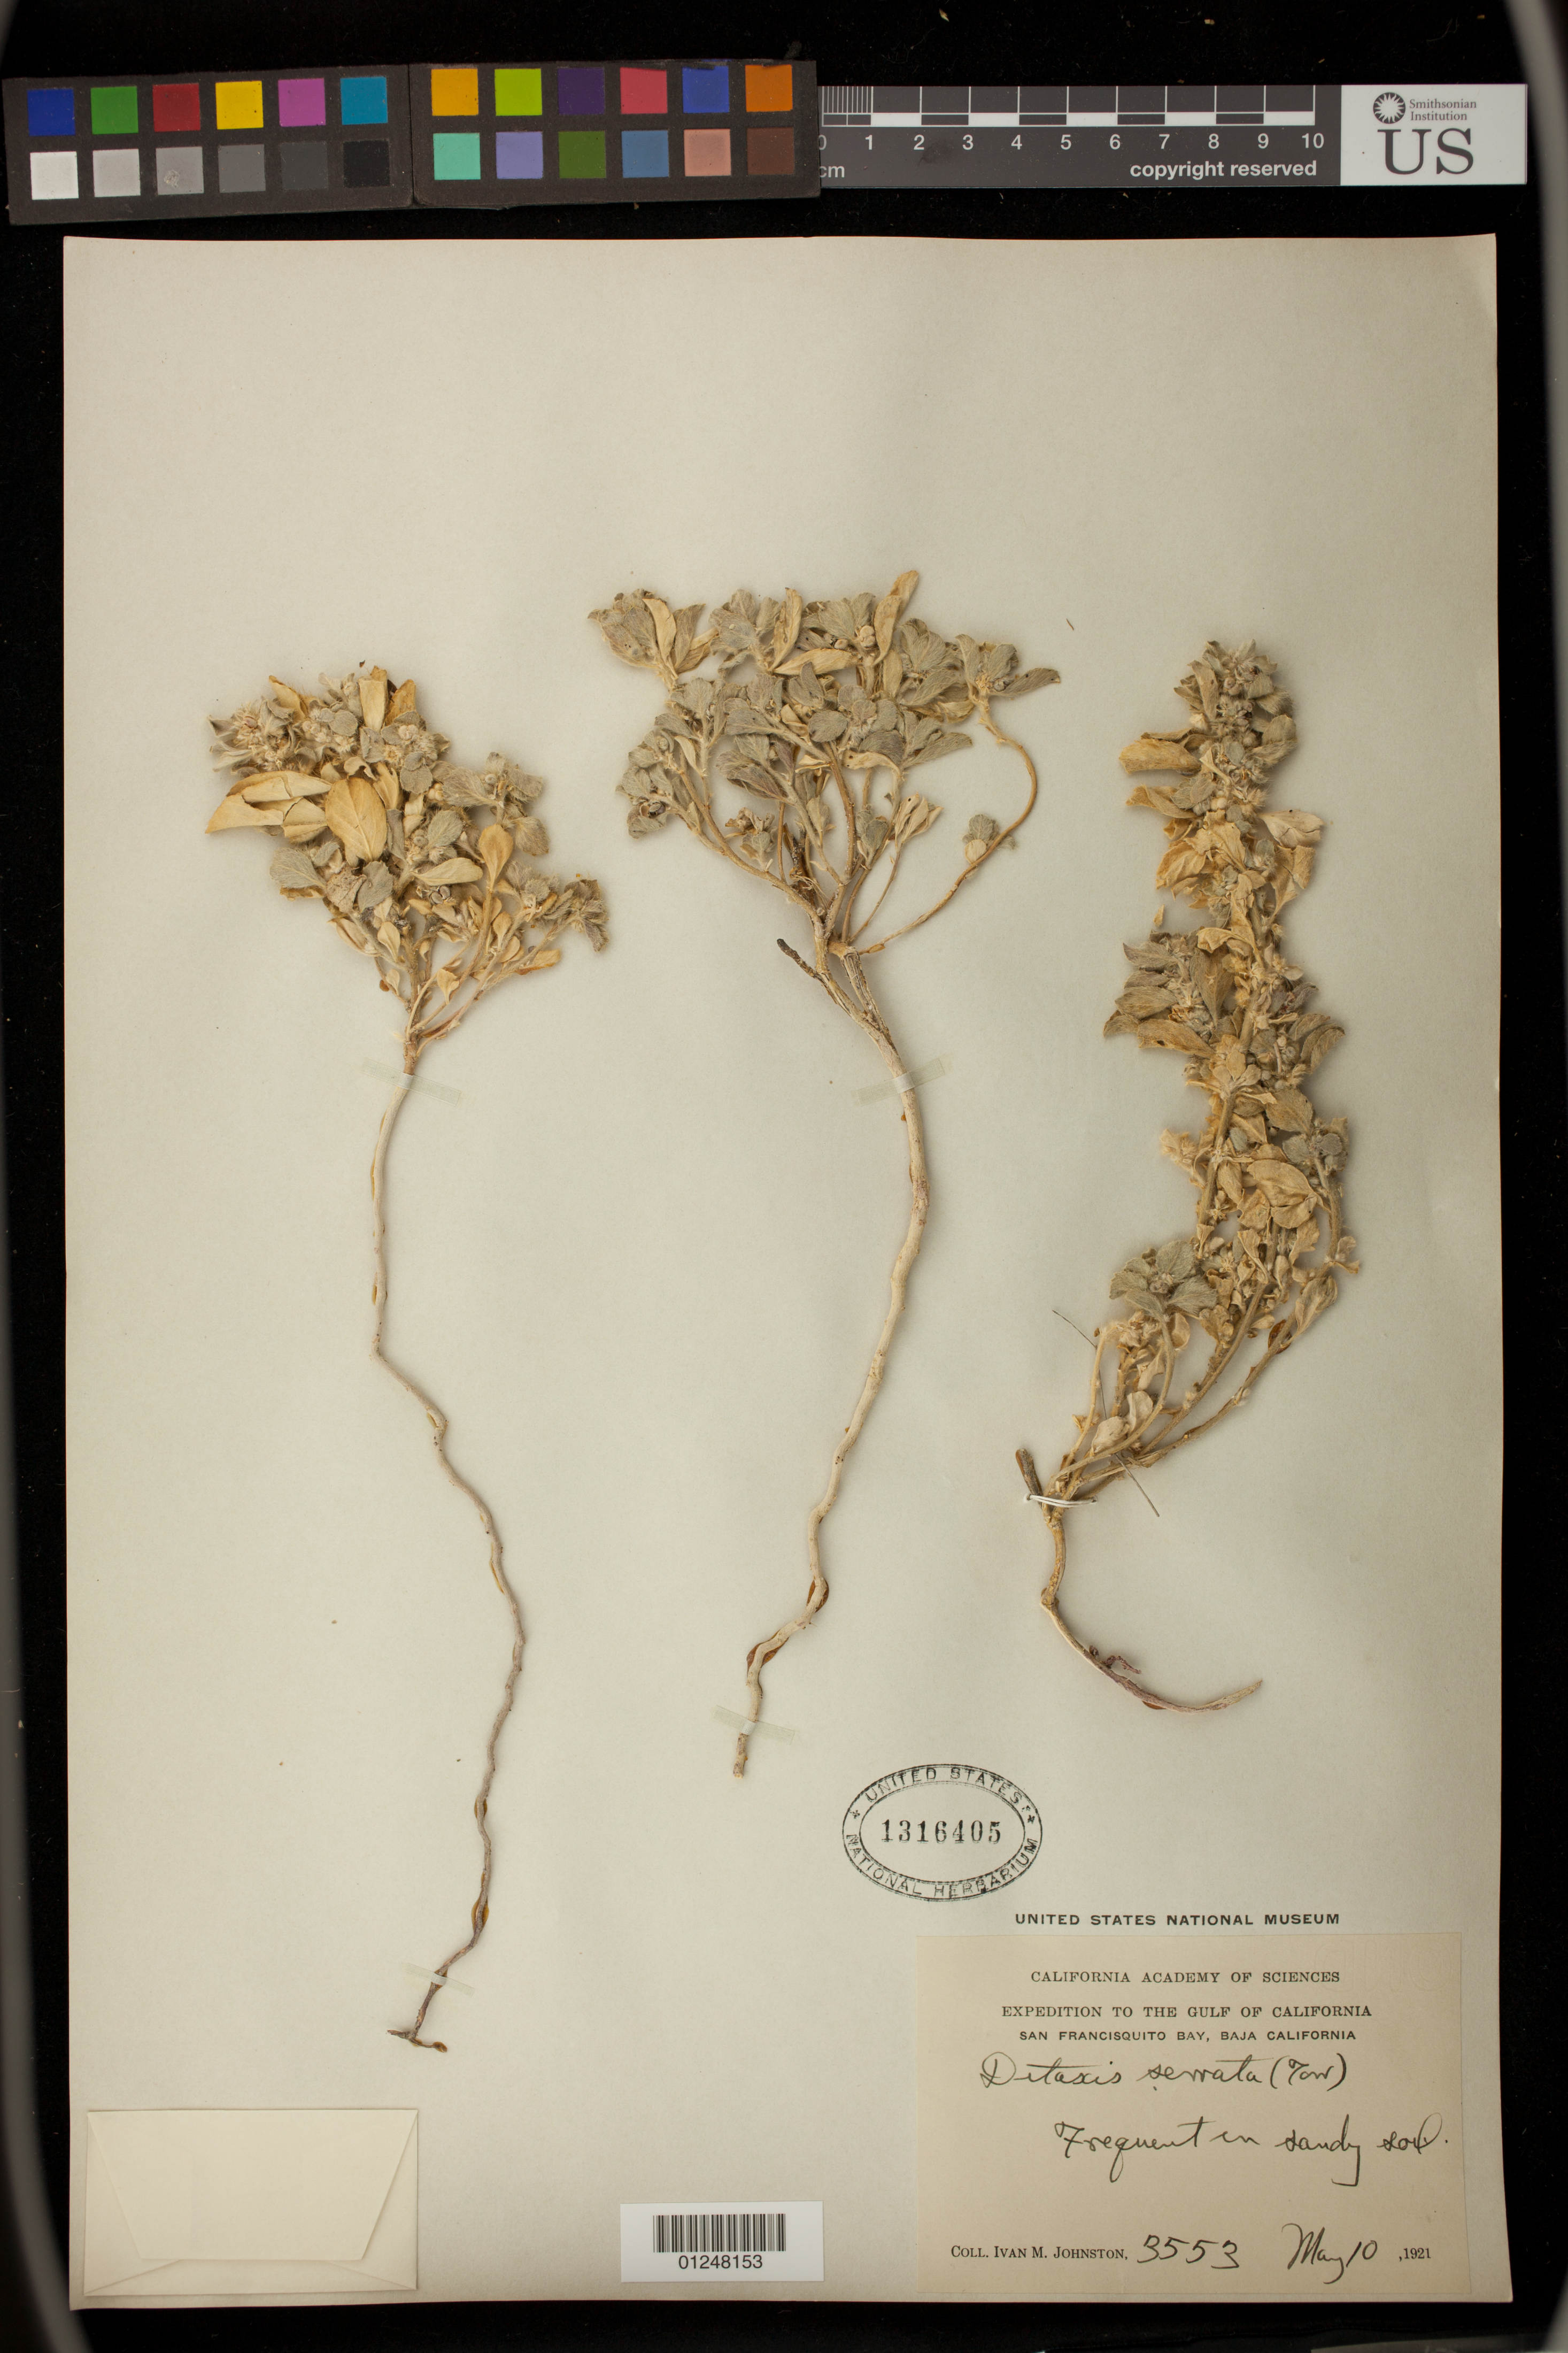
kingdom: Plantae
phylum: Tracheophyta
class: Magnoliopsida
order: Malpighiales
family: Euphorbiaceae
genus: Ditaxis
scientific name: Ditaxis serrata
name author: (Torr.) A. Heller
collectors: I.M. Johnston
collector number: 3553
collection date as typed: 10 May 1921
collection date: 1921-05-10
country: Mexico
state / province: Baja California Sur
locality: San Francisquito Bay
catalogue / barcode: US 1316405